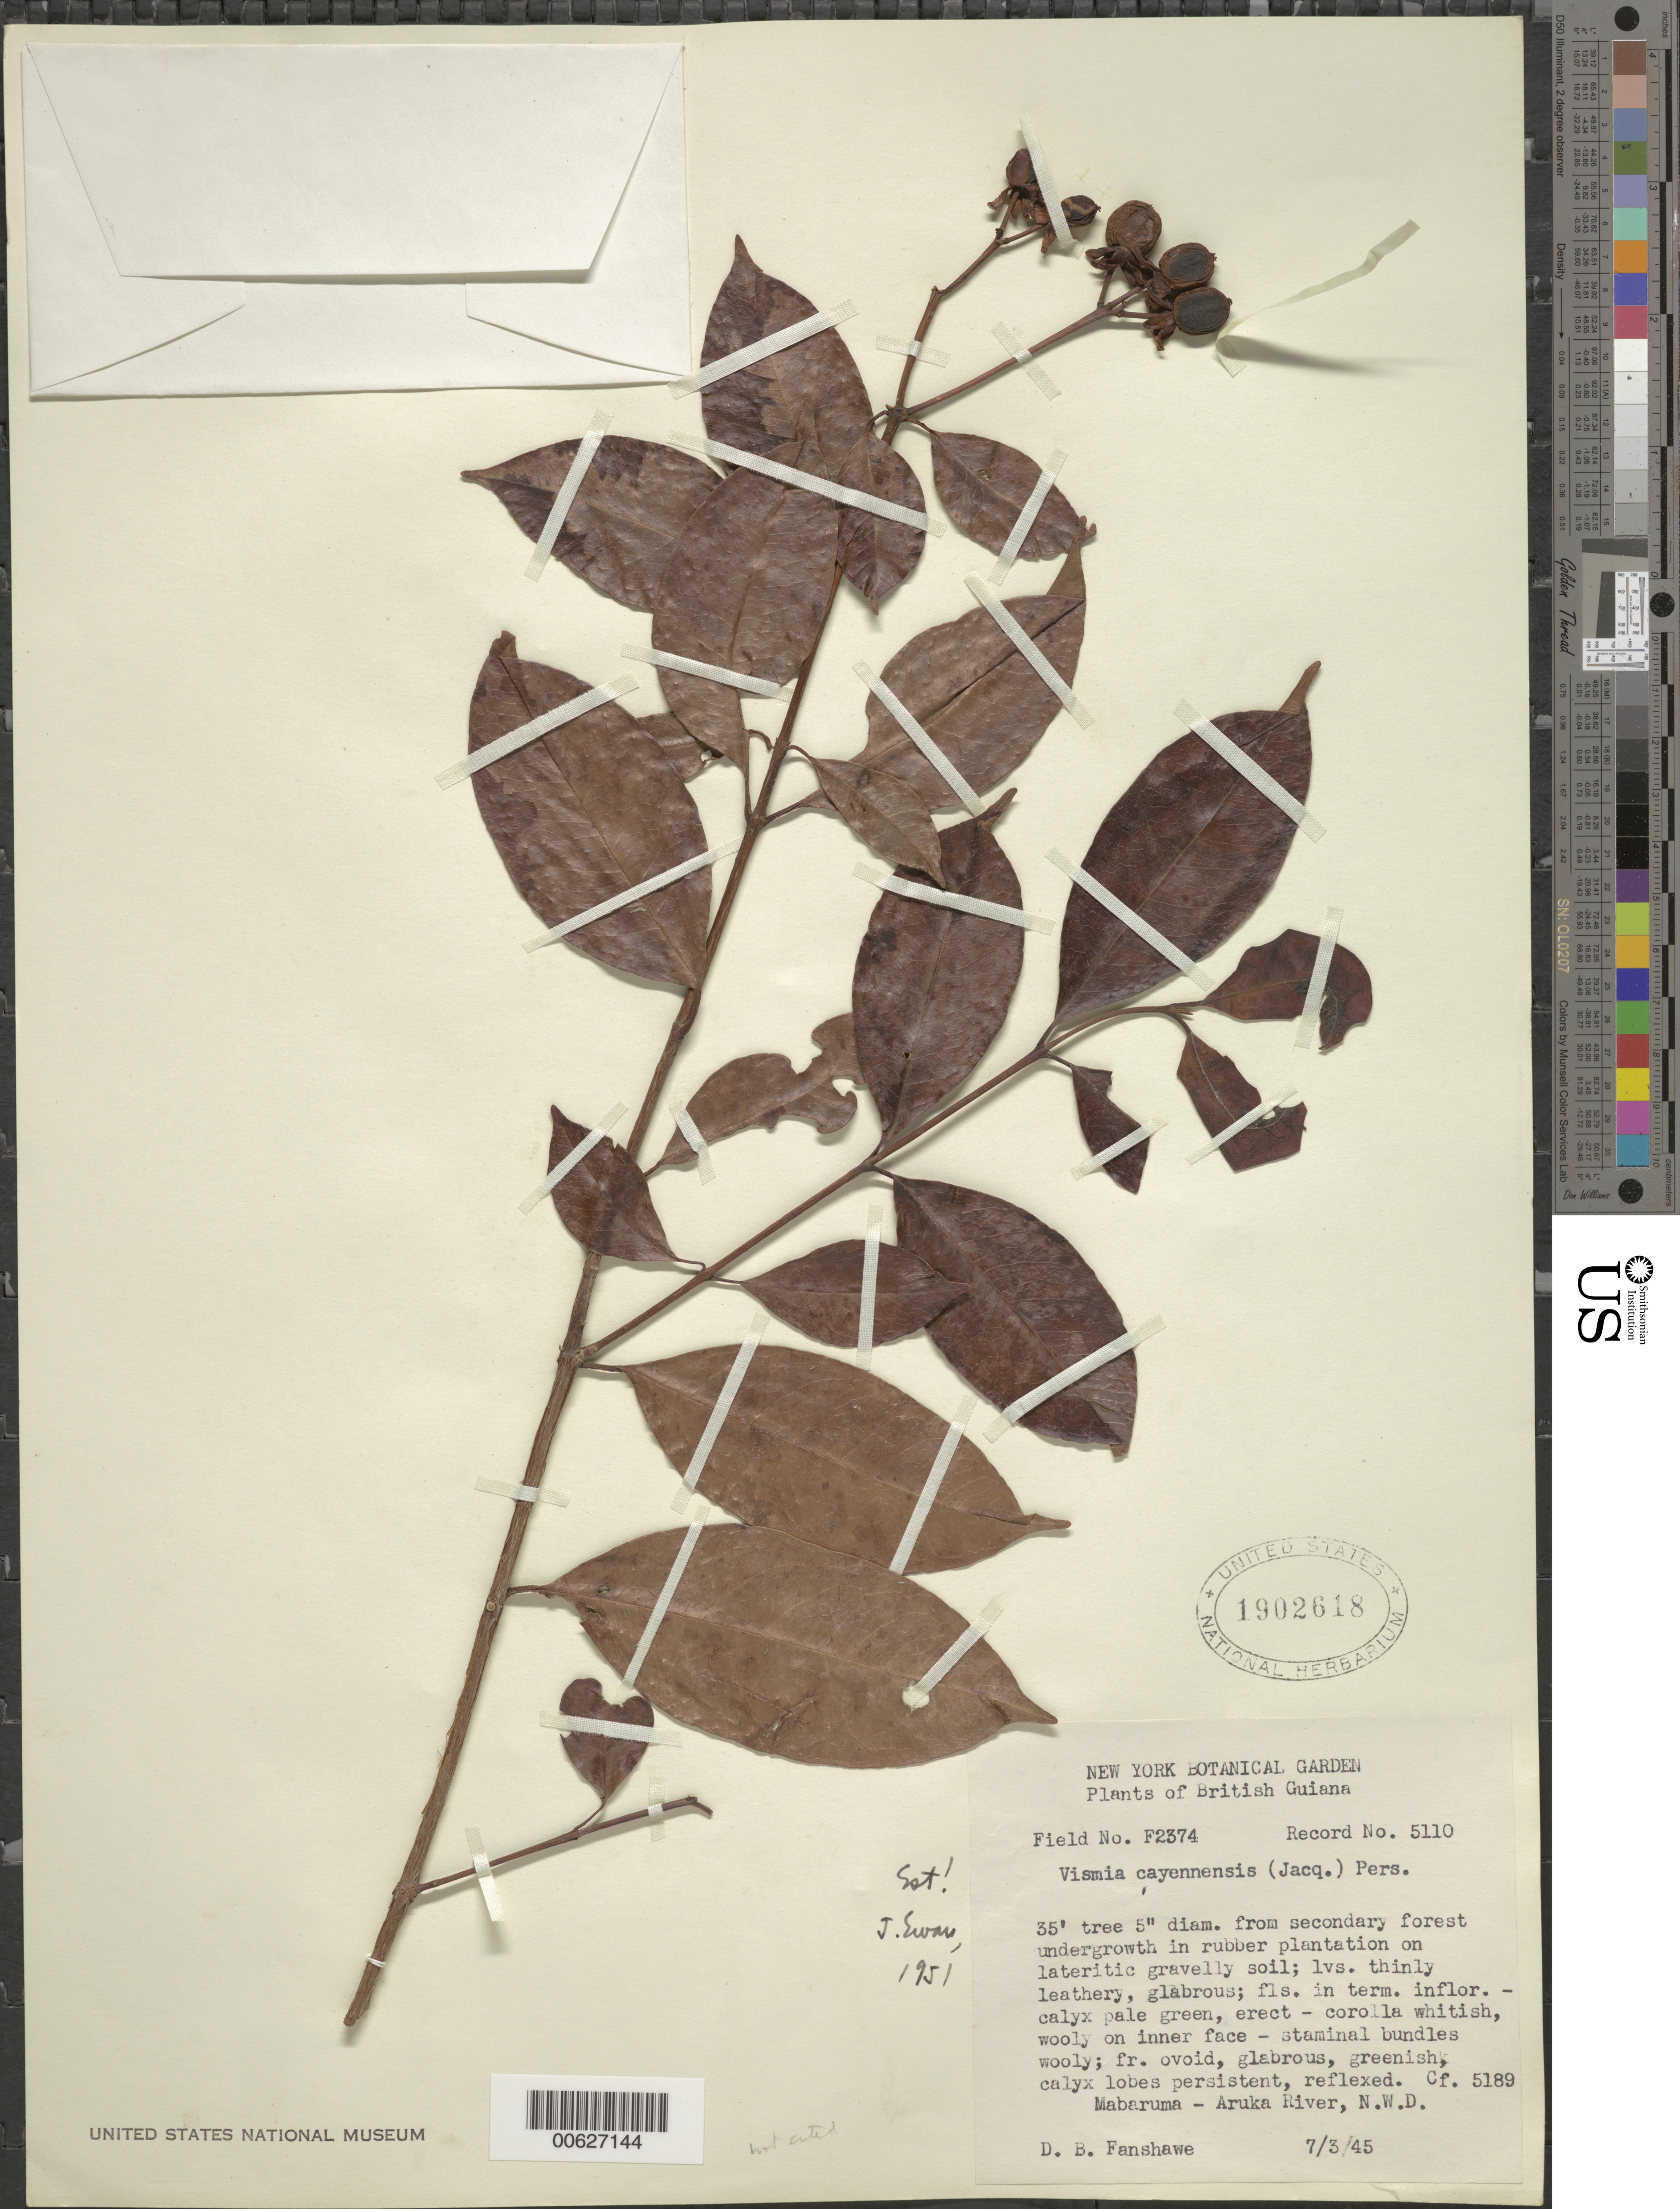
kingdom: Plantae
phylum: Tracheophyta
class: Magnoliopsida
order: Malpighiales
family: Hypericaceae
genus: Vismia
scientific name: Vismia cayennensis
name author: (Jacq.) Pers.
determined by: Ewan, J. A.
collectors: D. B. Fanshawe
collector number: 5110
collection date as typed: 7-Mar-45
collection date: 1945-03-07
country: Guyana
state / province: Barima-Waini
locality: Mabaruma, Aruka R., NW Dist.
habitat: Secondary forest undergrowth in rubber plantation on lateritic gravelly soil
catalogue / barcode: US 1902618